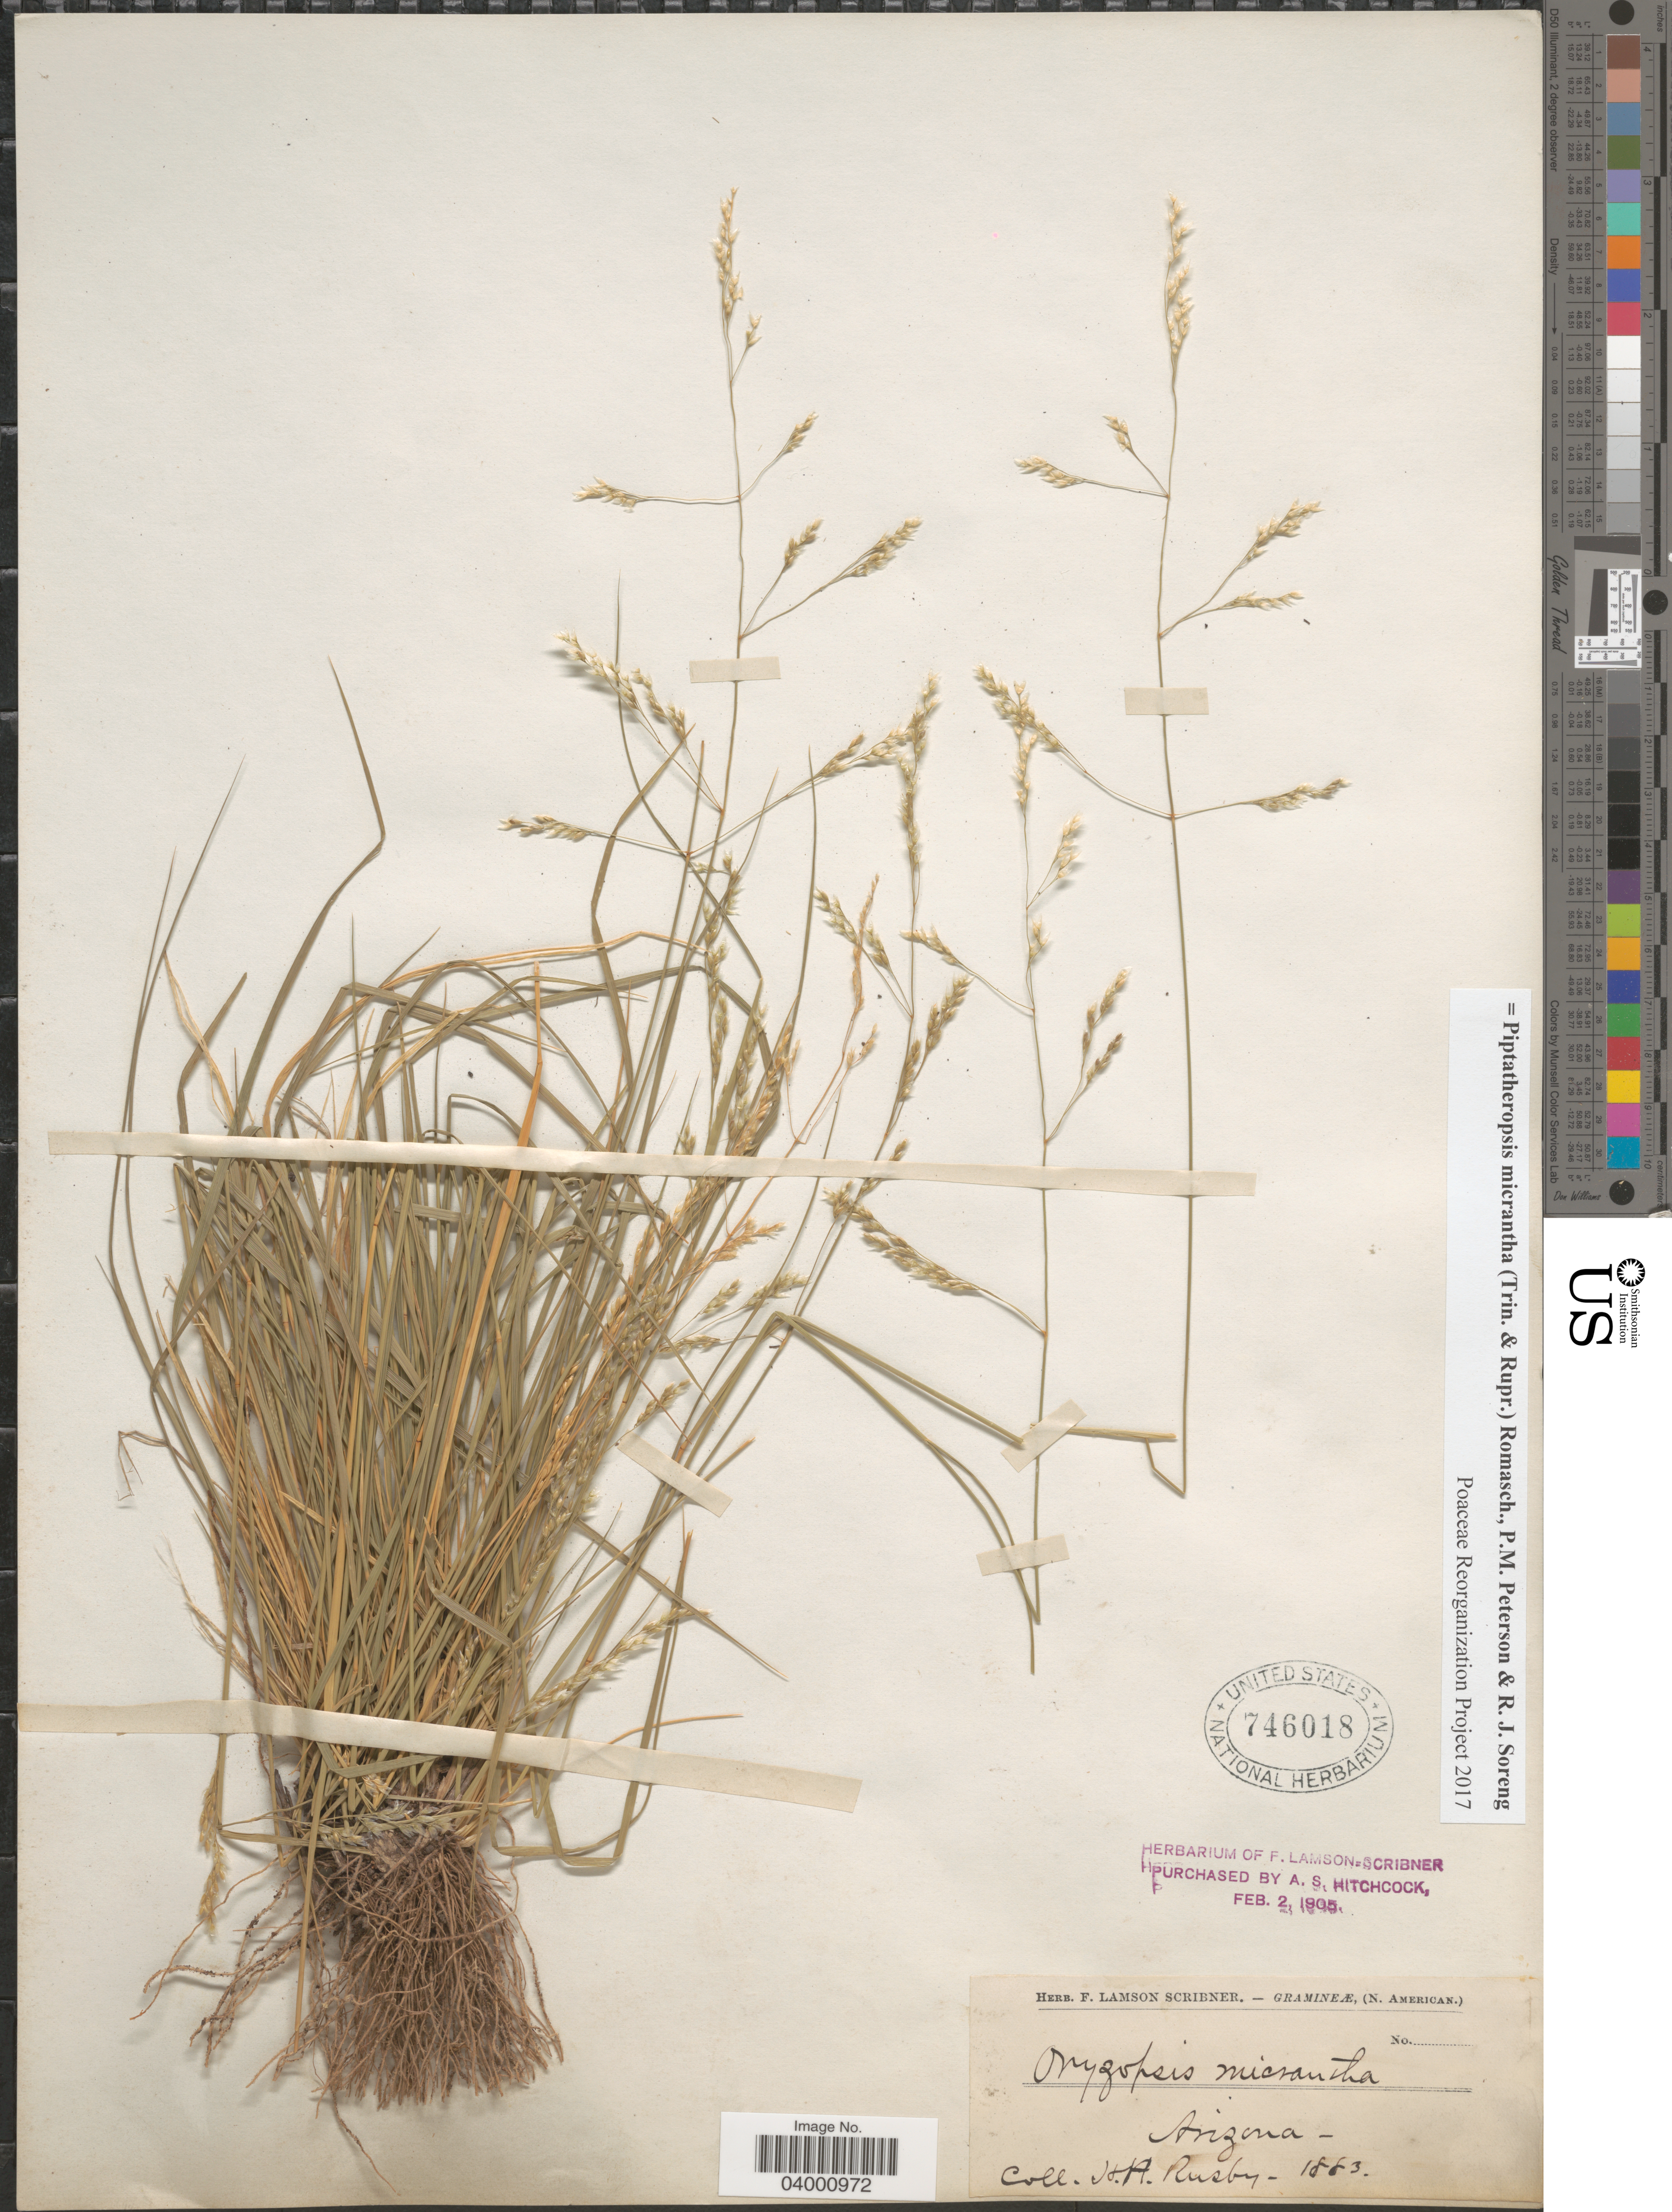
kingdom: Plantae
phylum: Tracheophyta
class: Liliopsida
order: Poales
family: Poaceae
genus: Piptatheropsis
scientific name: Piptatheropsis micrantha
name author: (Trin. & Rupr.) Romasch.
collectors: H. H. Rusby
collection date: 1883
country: United States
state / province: Arizona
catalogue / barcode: US 746018